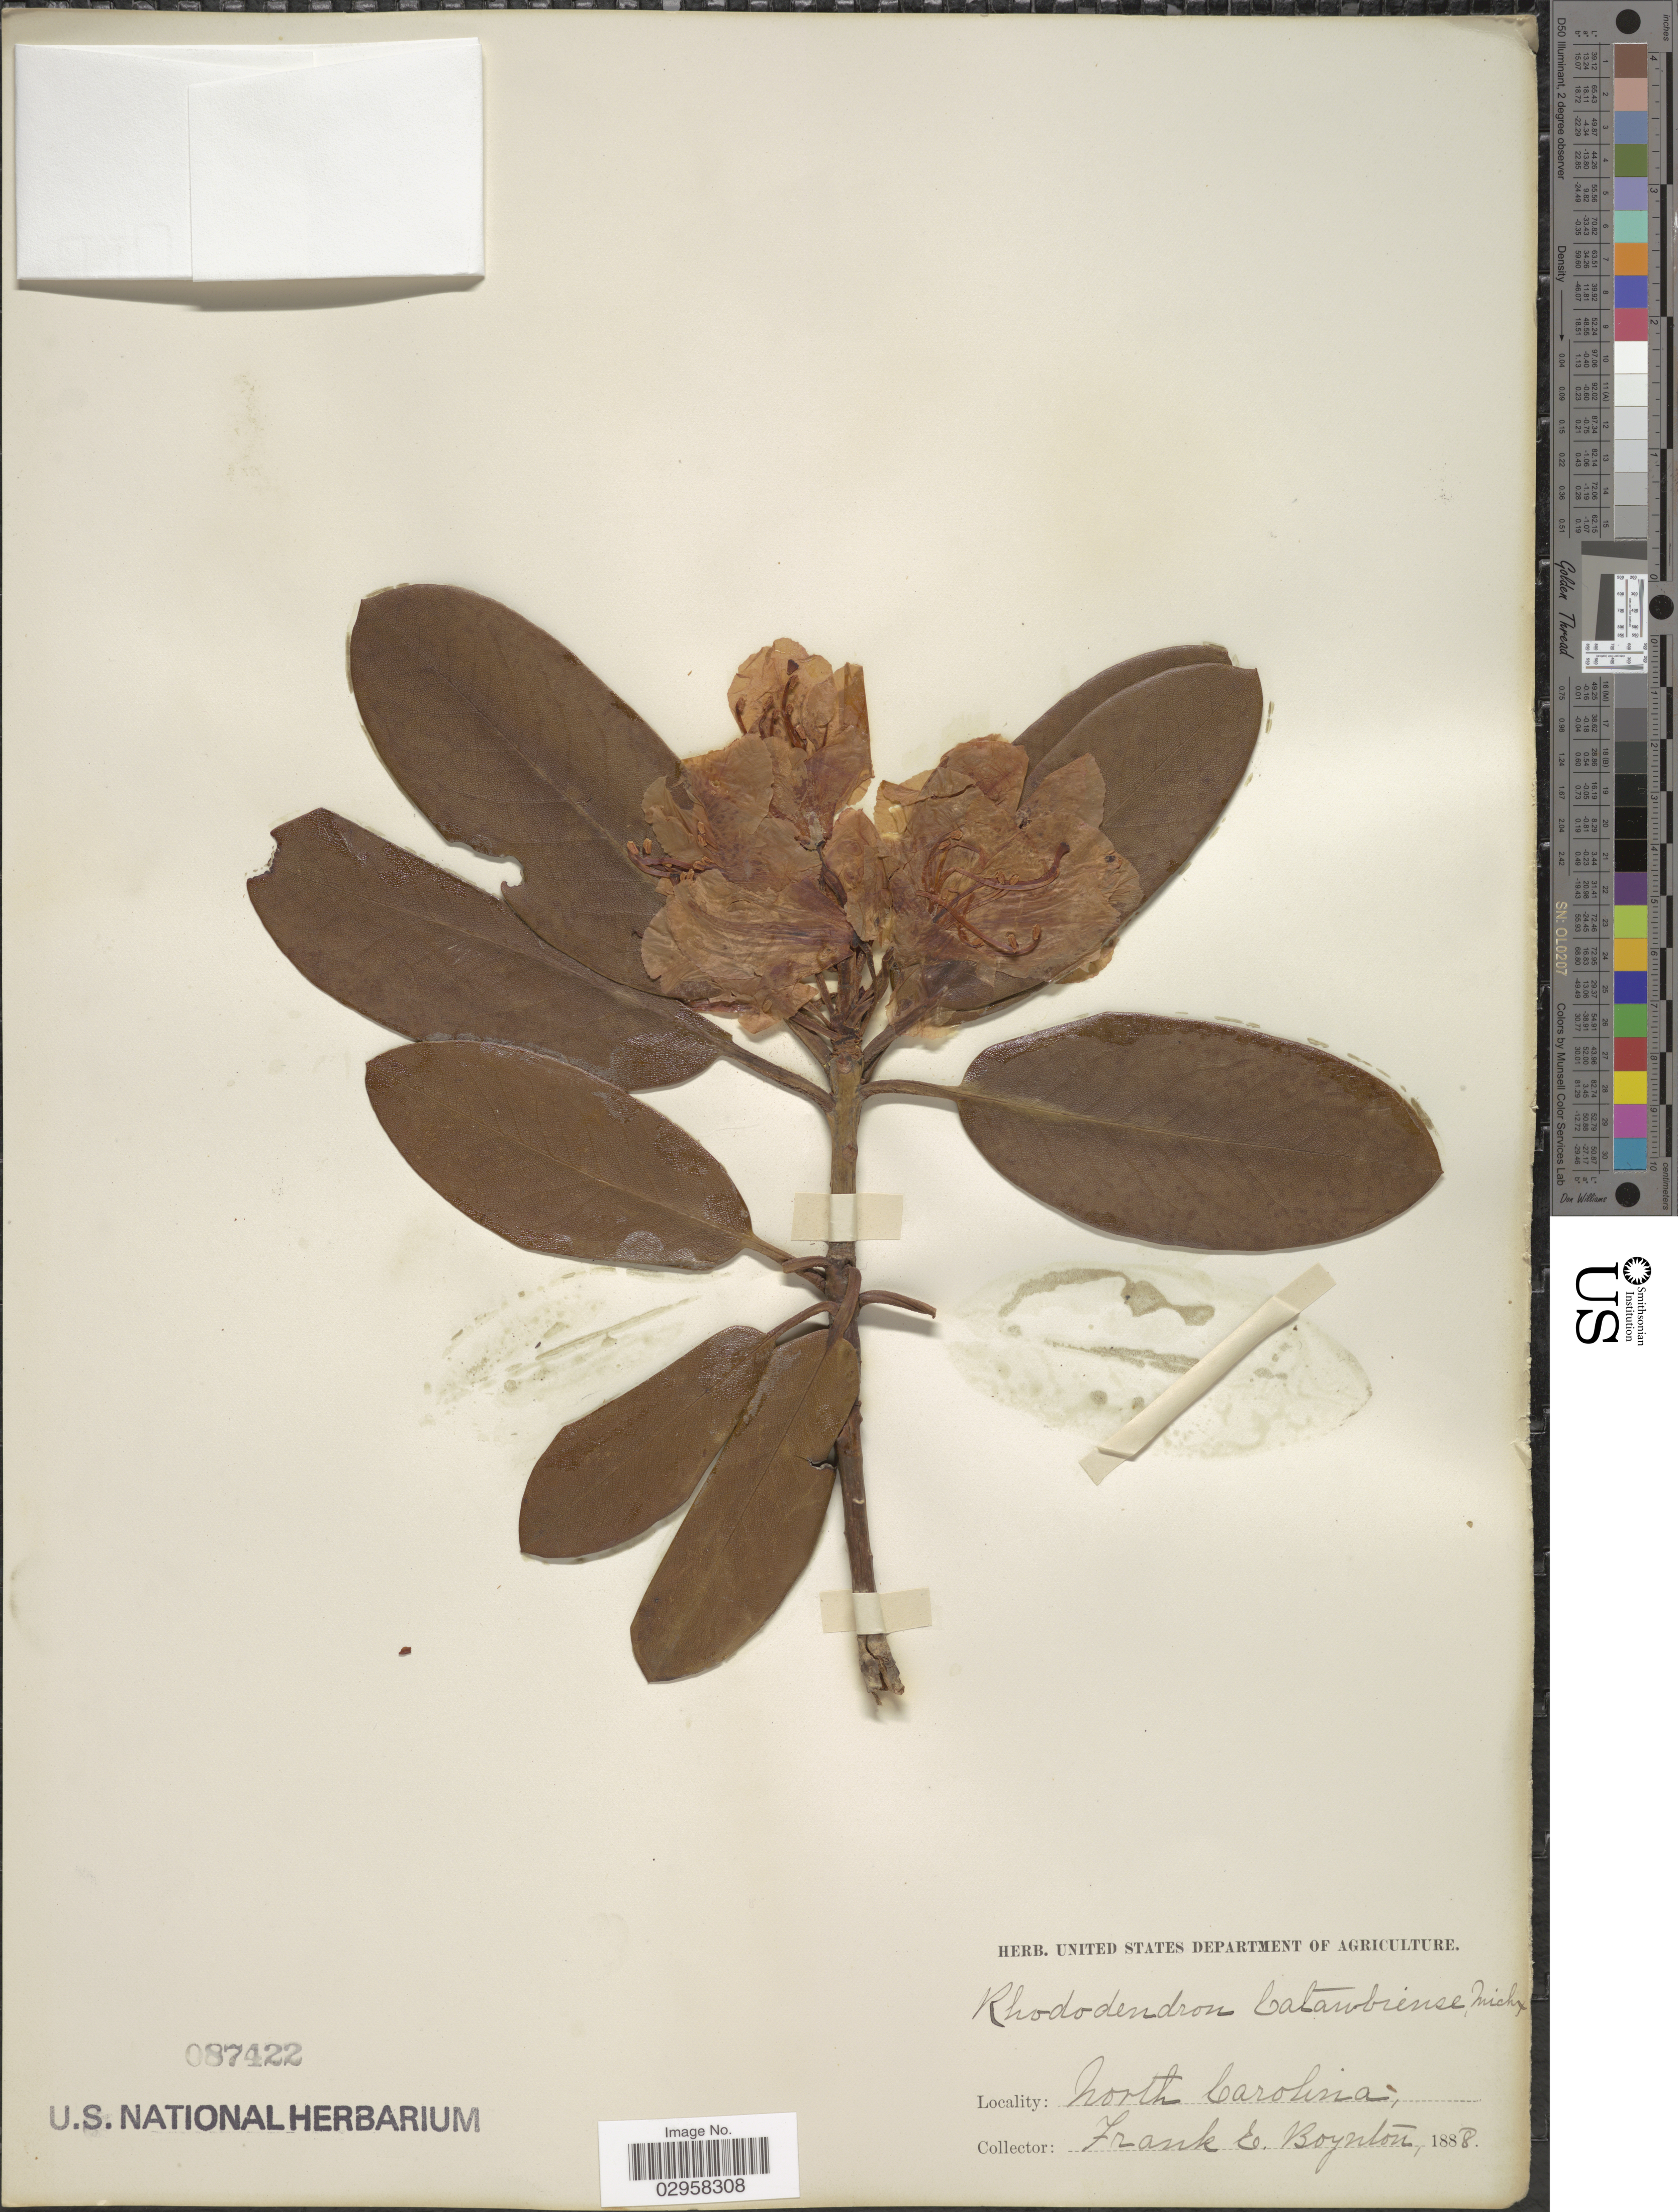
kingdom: Plantae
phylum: Tracheophyta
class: Magnoliopsida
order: Ericales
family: Ericaceae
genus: Rhododendron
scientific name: Rhododendron catawbiense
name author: Michx.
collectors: F. Boynton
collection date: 1888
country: United States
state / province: North Carolina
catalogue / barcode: US 87422